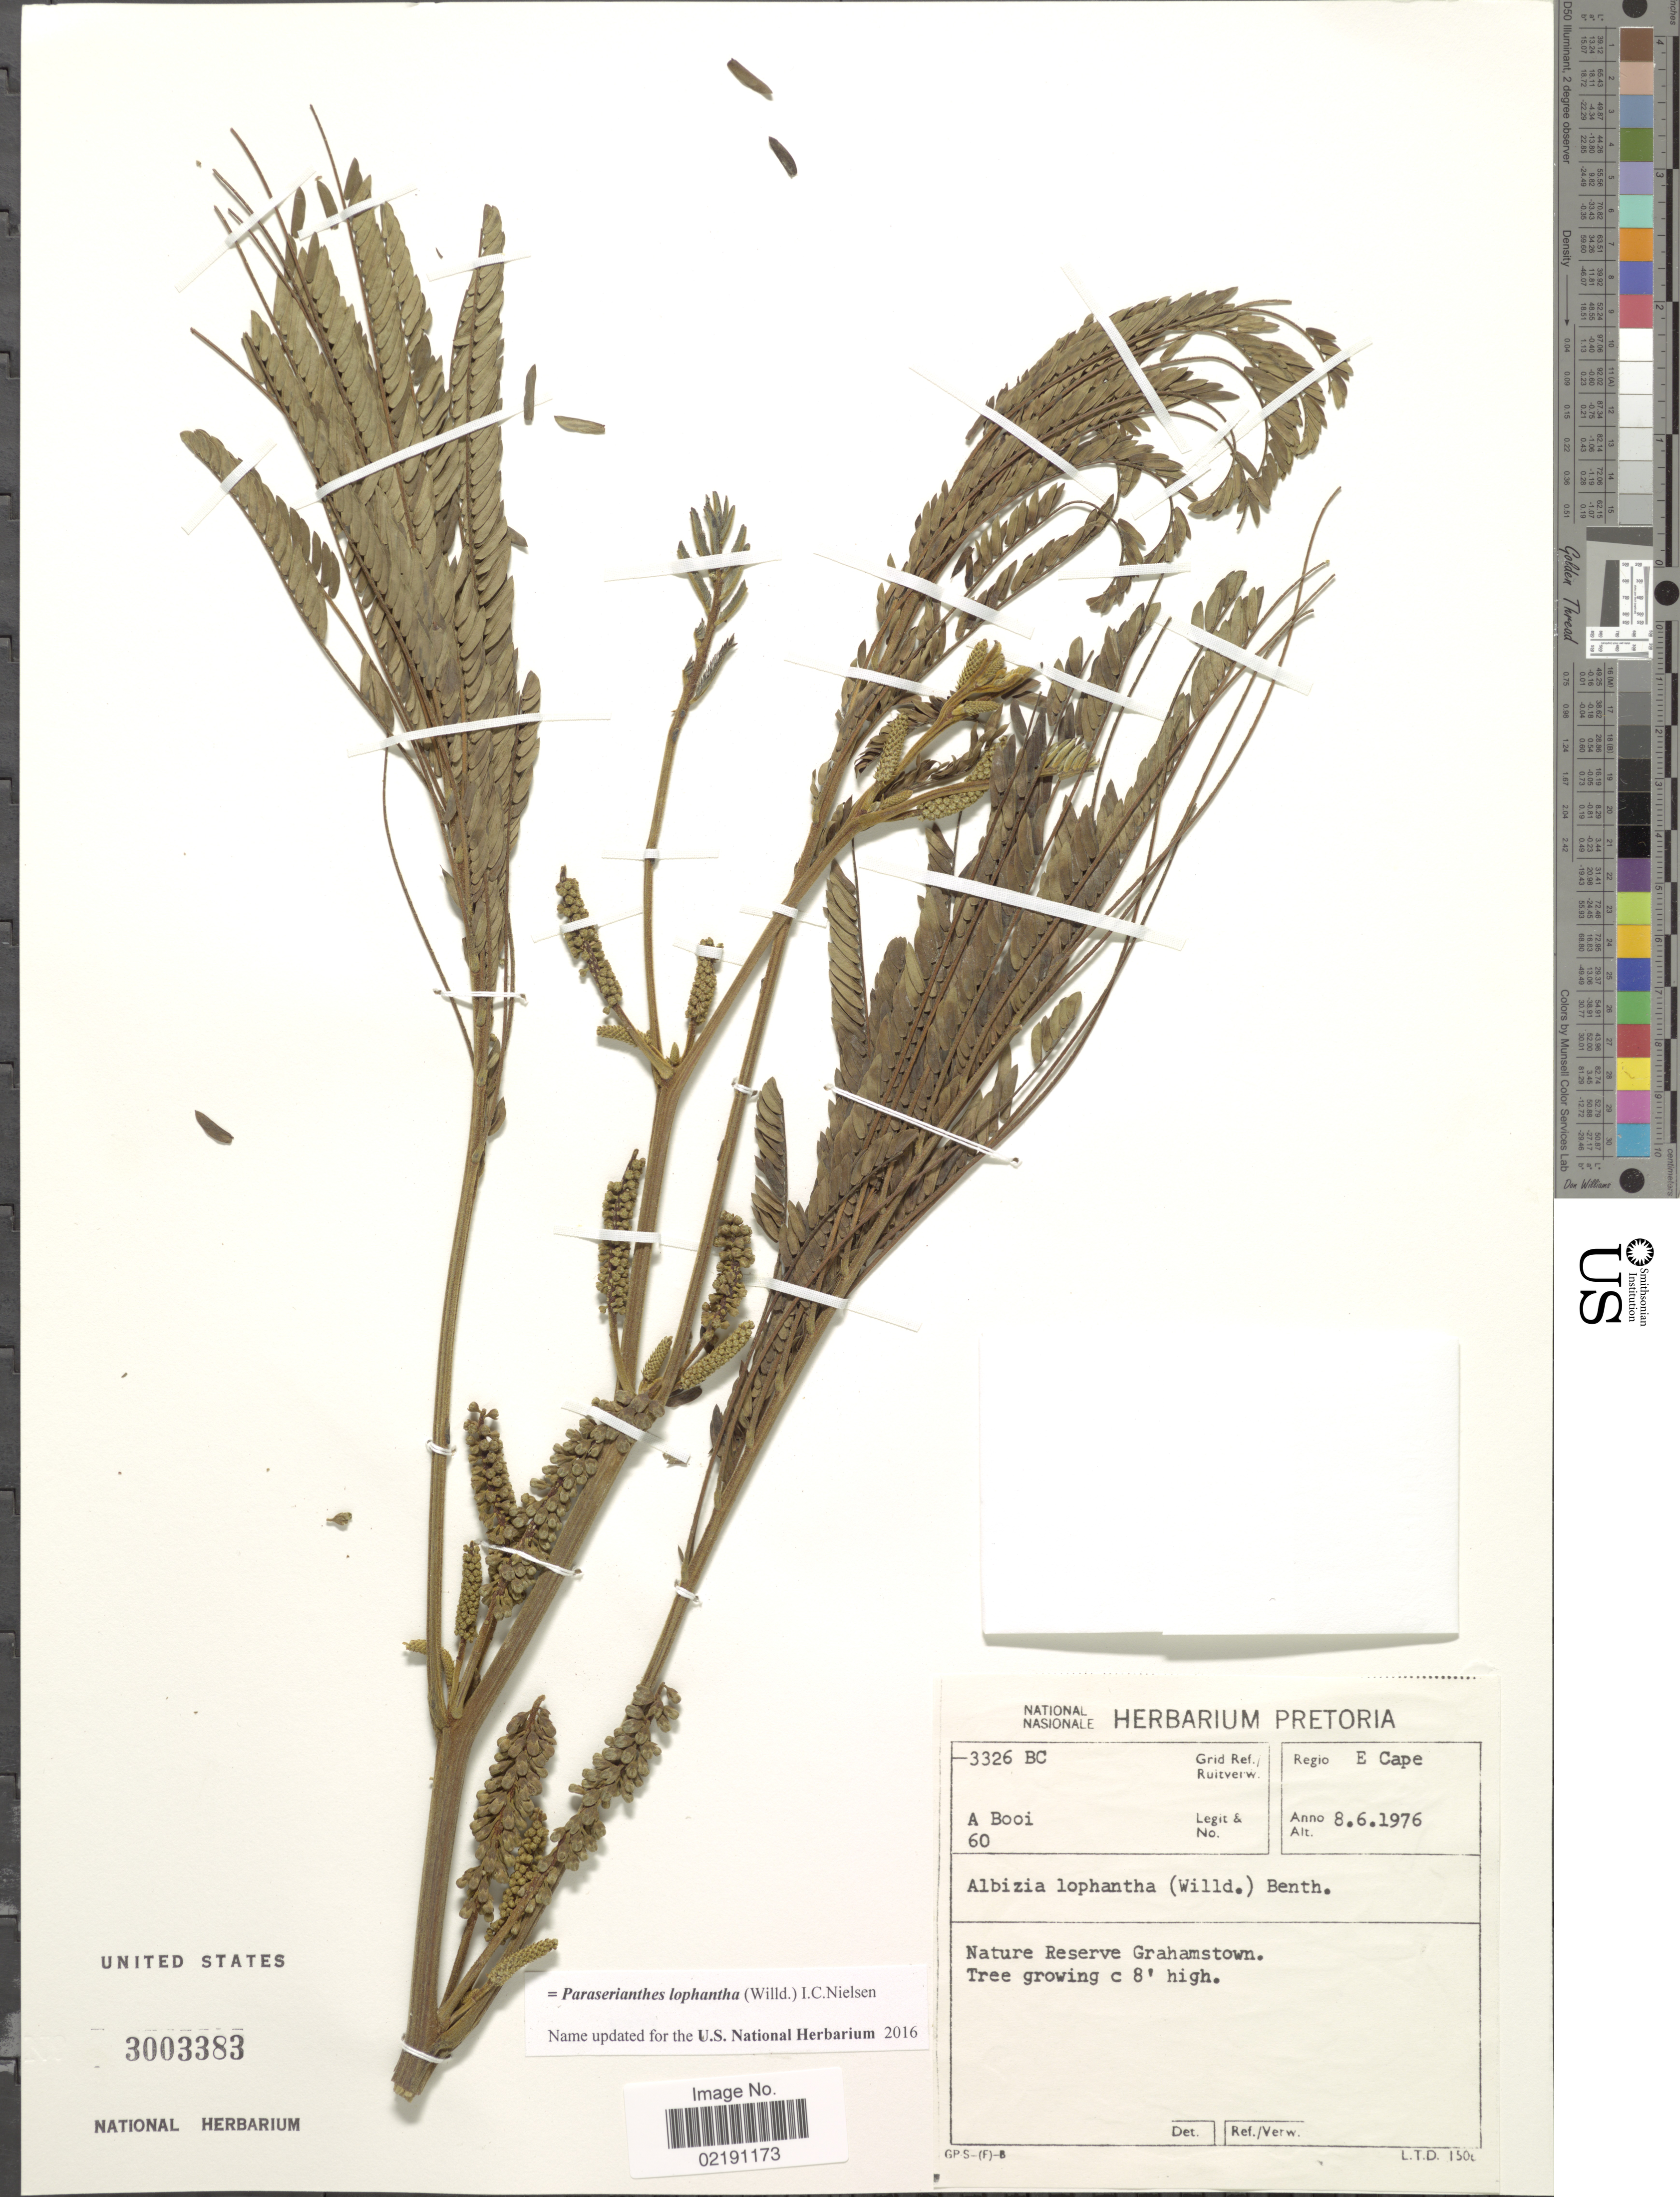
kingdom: Plantae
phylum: Tracheophyta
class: Magnoliopsida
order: Fabales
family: Fabaceae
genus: Paraserianthes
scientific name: Paraserianthes lophantha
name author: (Vent.) I.C. Nielsen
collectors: A. Booi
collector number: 60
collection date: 1976-06-08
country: South Africa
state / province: Eastern Cape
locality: E Cape. Nature Reserve Grahamstown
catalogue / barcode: US 3003383